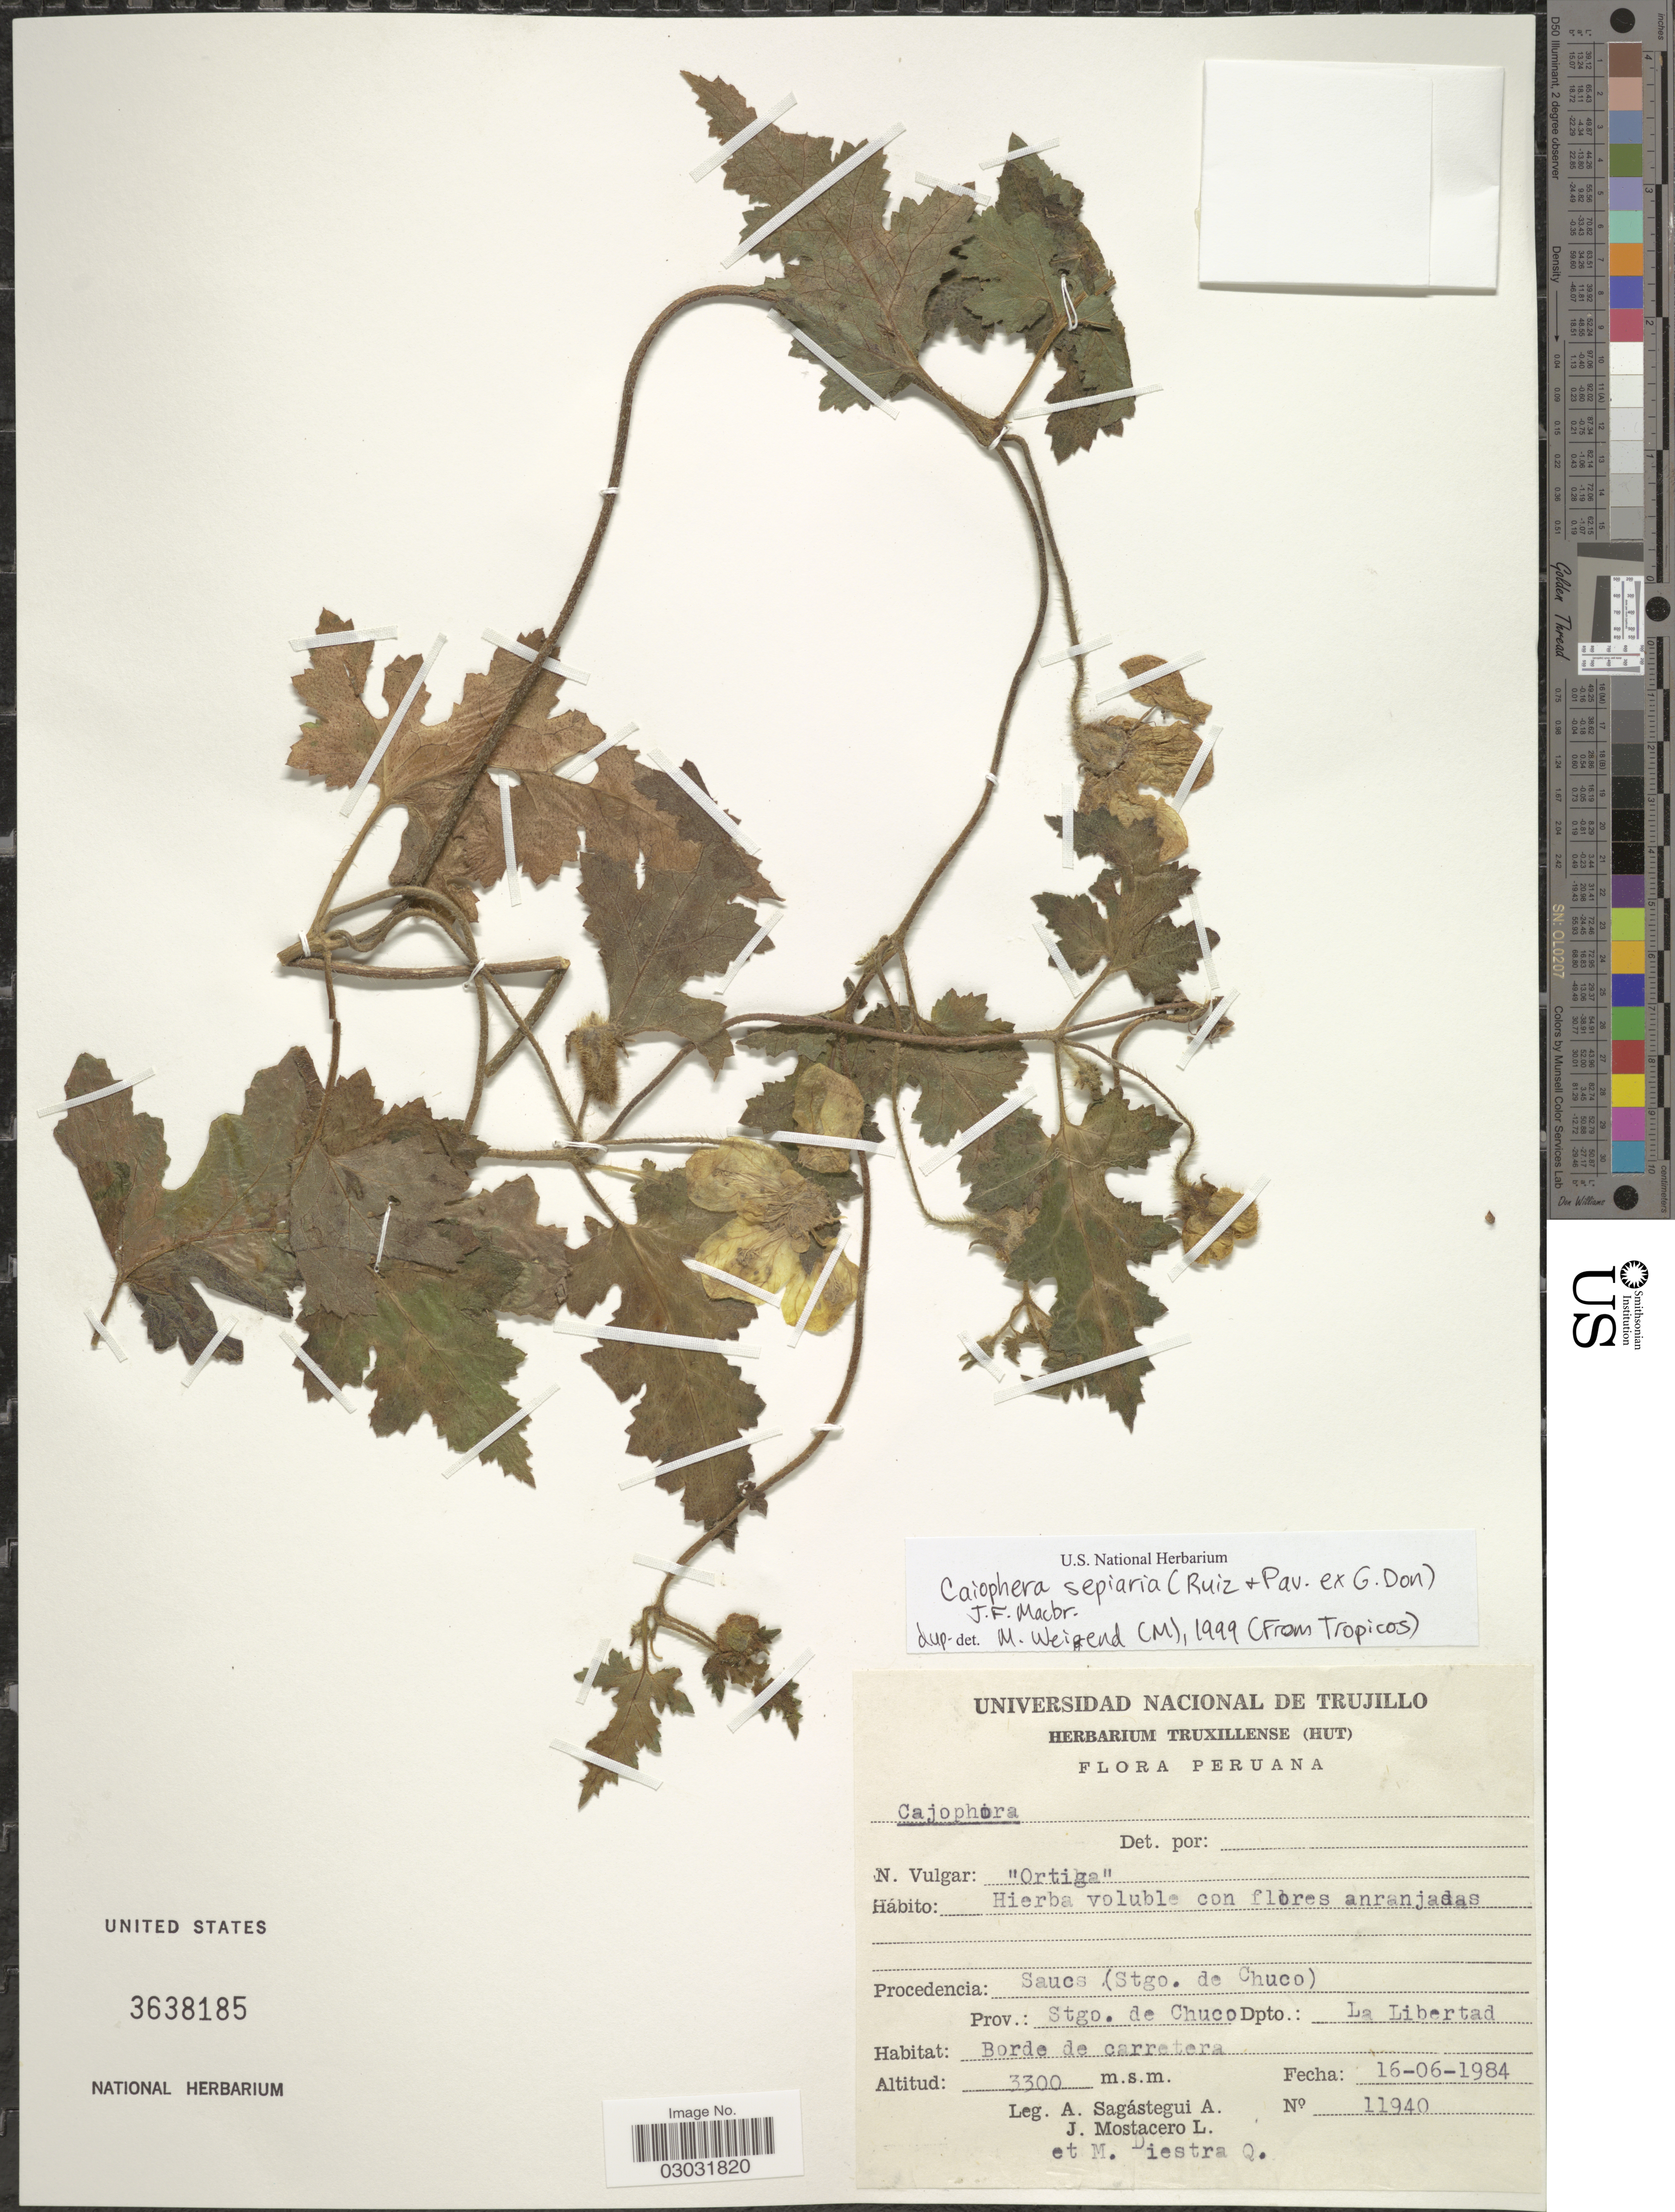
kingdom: Plantae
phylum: Tracheophyta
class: Magnoliopsida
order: Cornales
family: Loasaceae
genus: Caiophora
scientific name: Caiophora sepiaria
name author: (Ruiz & Pav. ex G. Don) J.F. Macbr.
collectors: A. Sagástegui A.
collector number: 11940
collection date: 1984-06-16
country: Peru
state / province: La Libertad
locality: Saucs (Stgo. de Chuco). Prov.: Stgo. de Chuco. Dpto.: La Libertad.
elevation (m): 3300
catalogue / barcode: US 3638185